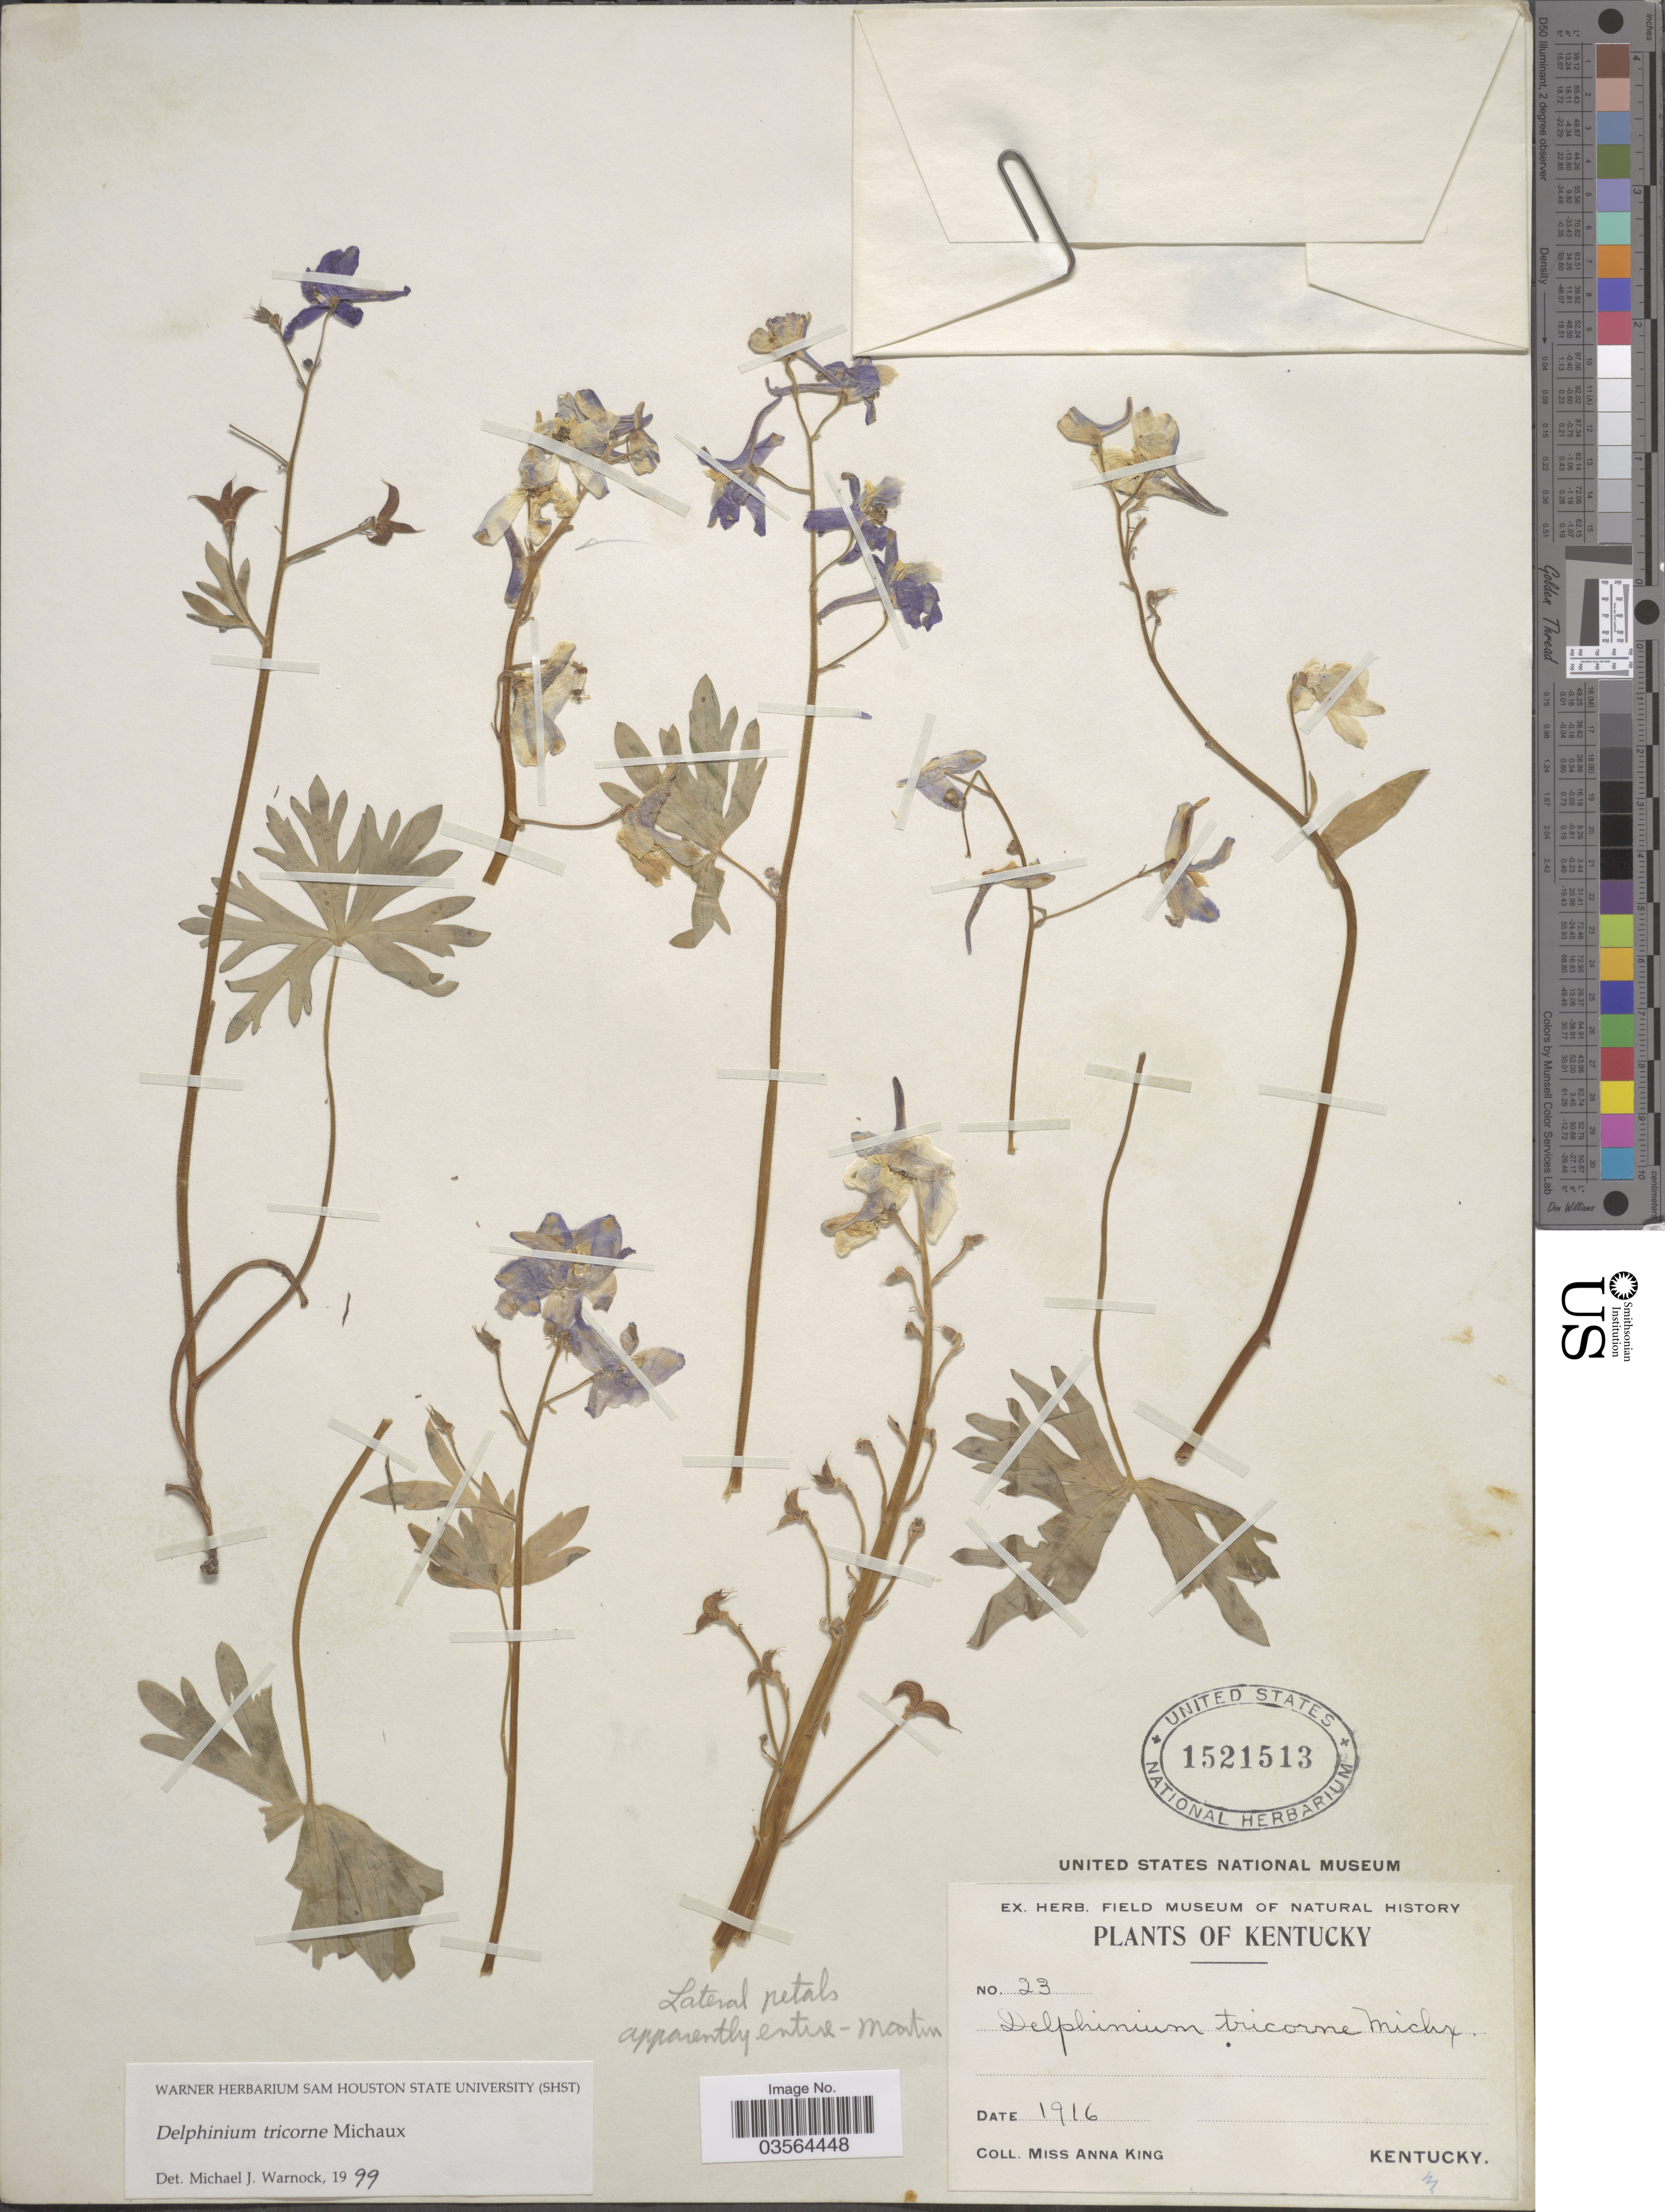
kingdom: Plantae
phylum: Tracheophyta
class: Magnoliopsida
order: Ranunculales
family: Ranunculaceae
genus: Delphinium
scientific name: Delphinium tricorne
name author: Michx.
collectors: A. King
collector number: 23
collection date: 1916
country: United States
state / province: Kentucky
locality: Kentucky.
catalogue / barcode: US 1521513